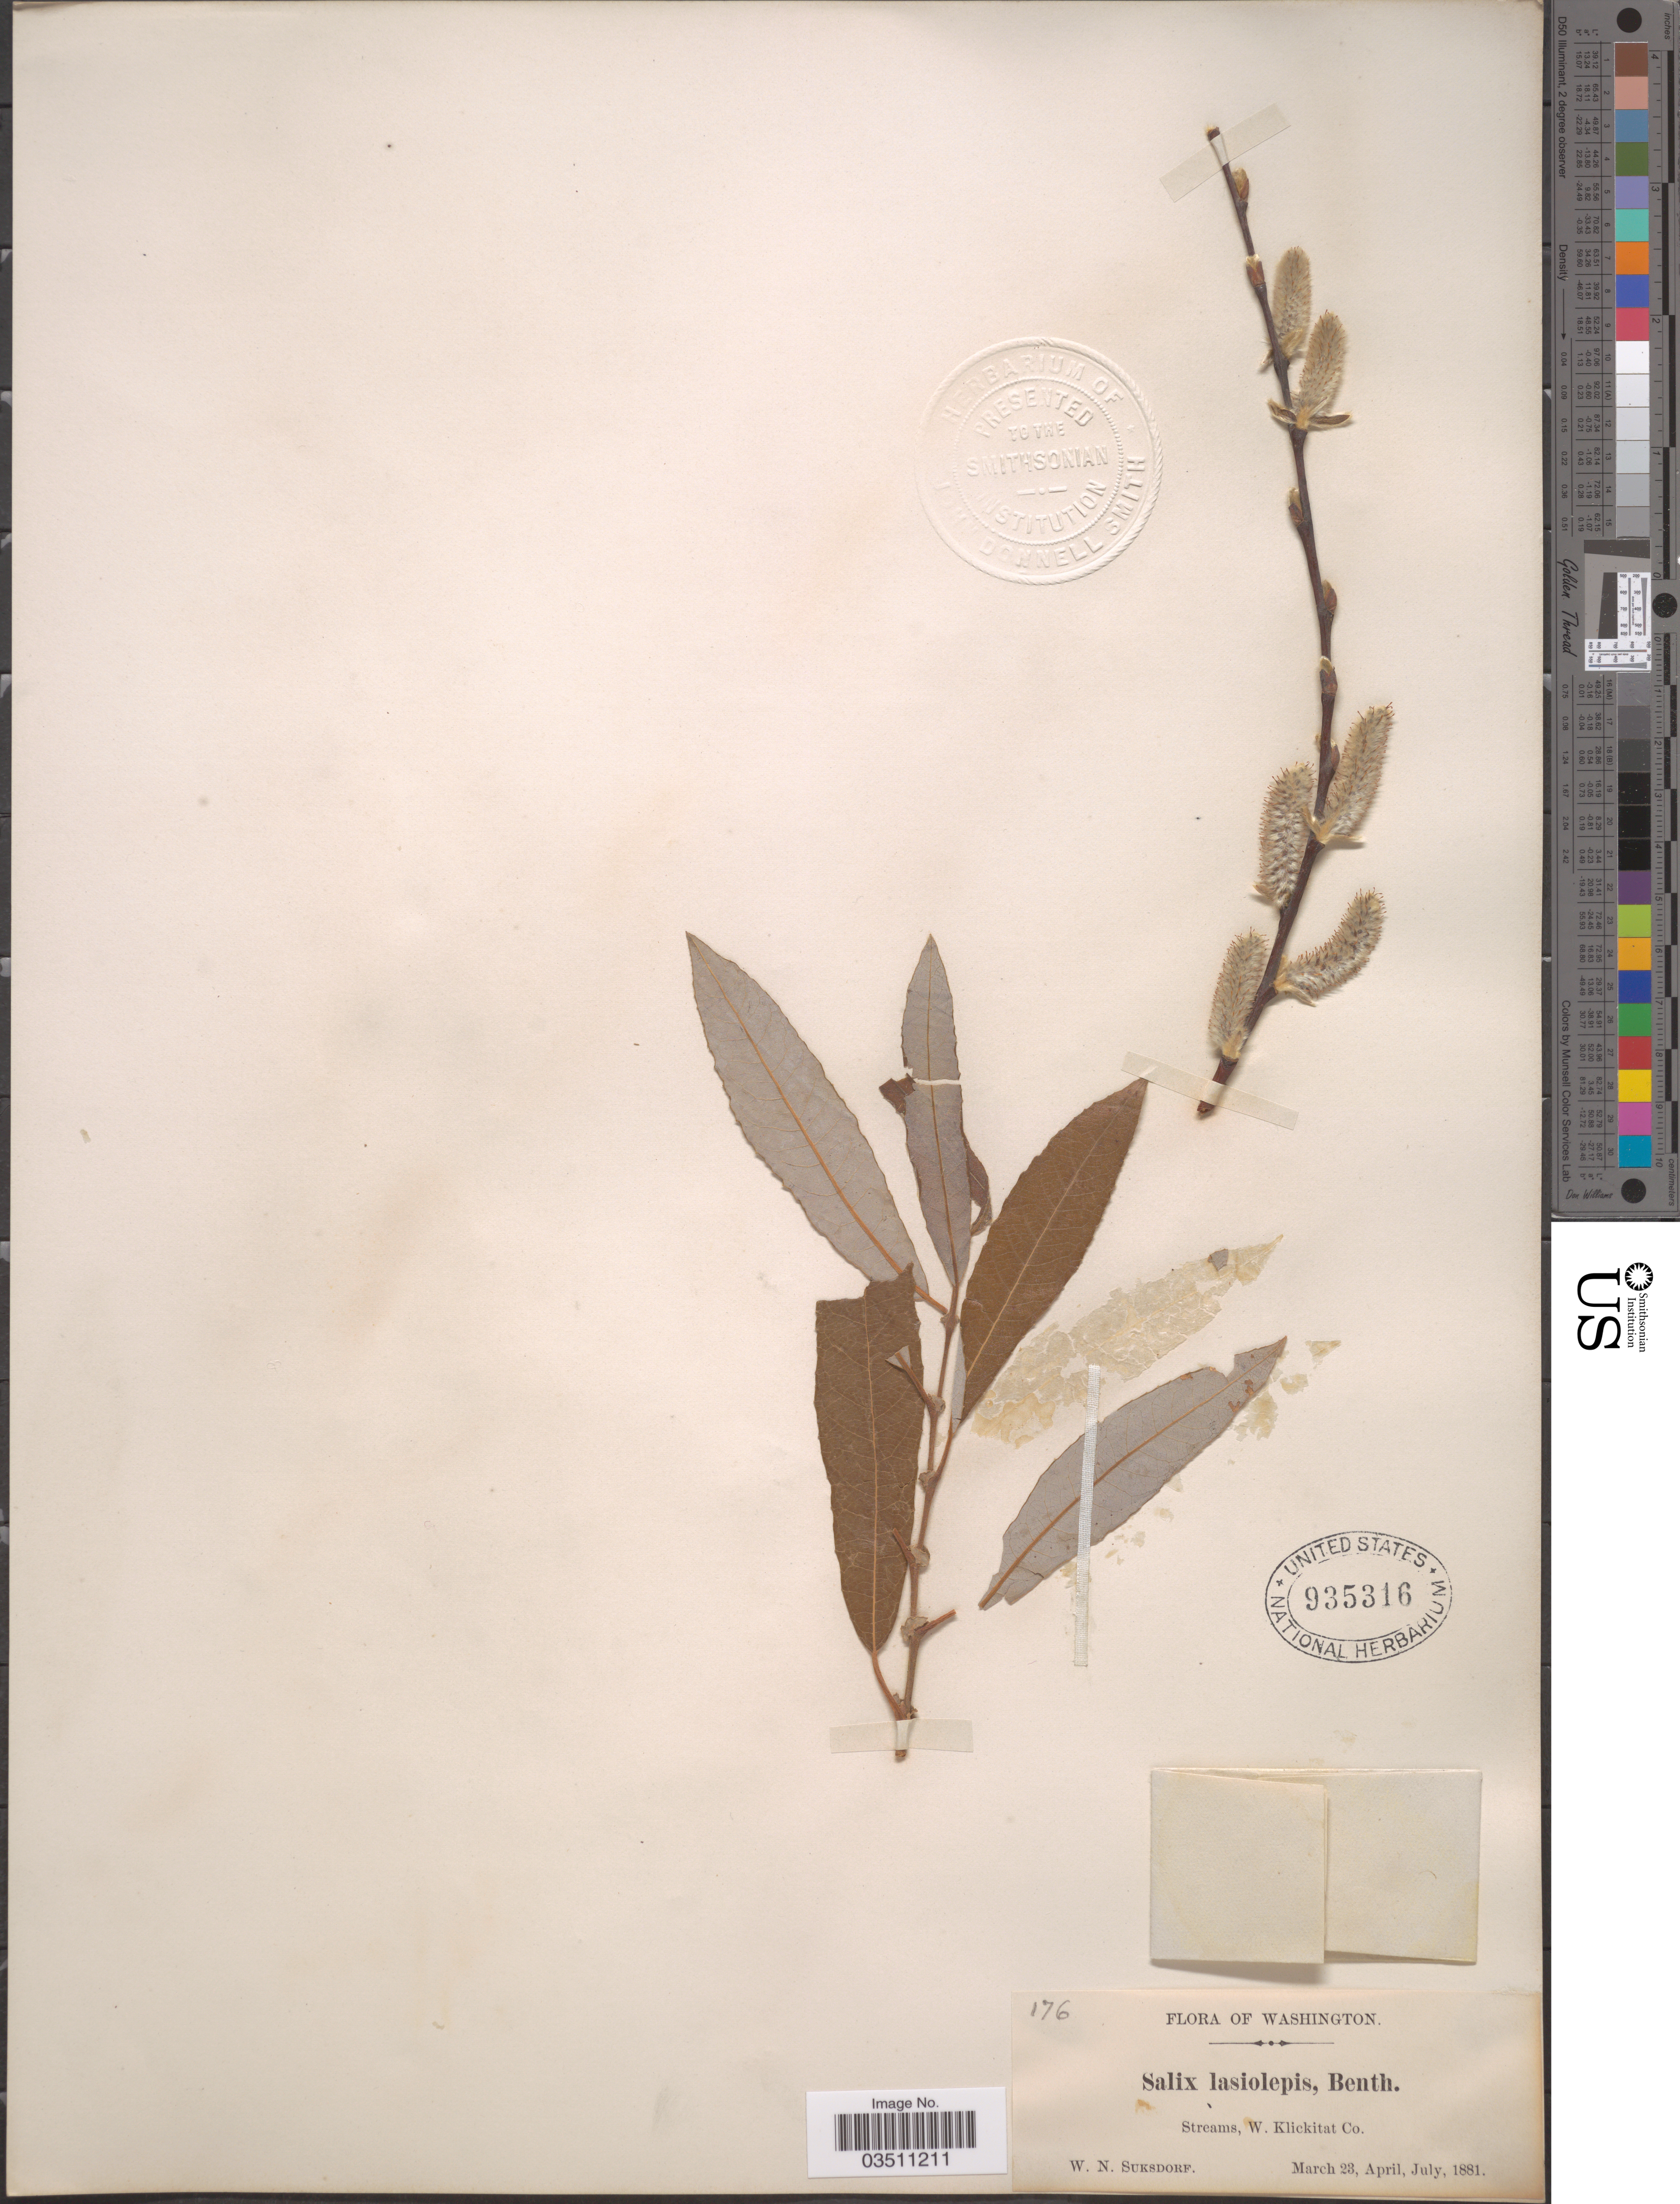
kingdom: Plantae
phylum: Tracheophyta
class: Magnoliopsida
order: Malpighiales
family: Salicaceae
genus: Salix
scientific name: Salix lasiolepis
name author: Benth.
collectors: W. N. Suksdorf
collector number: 176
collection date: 1881-03-23/1881-07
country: United States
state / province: Washington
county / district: Klickitat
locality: Streams, W. Klickitat Co.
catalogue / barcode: US 935316